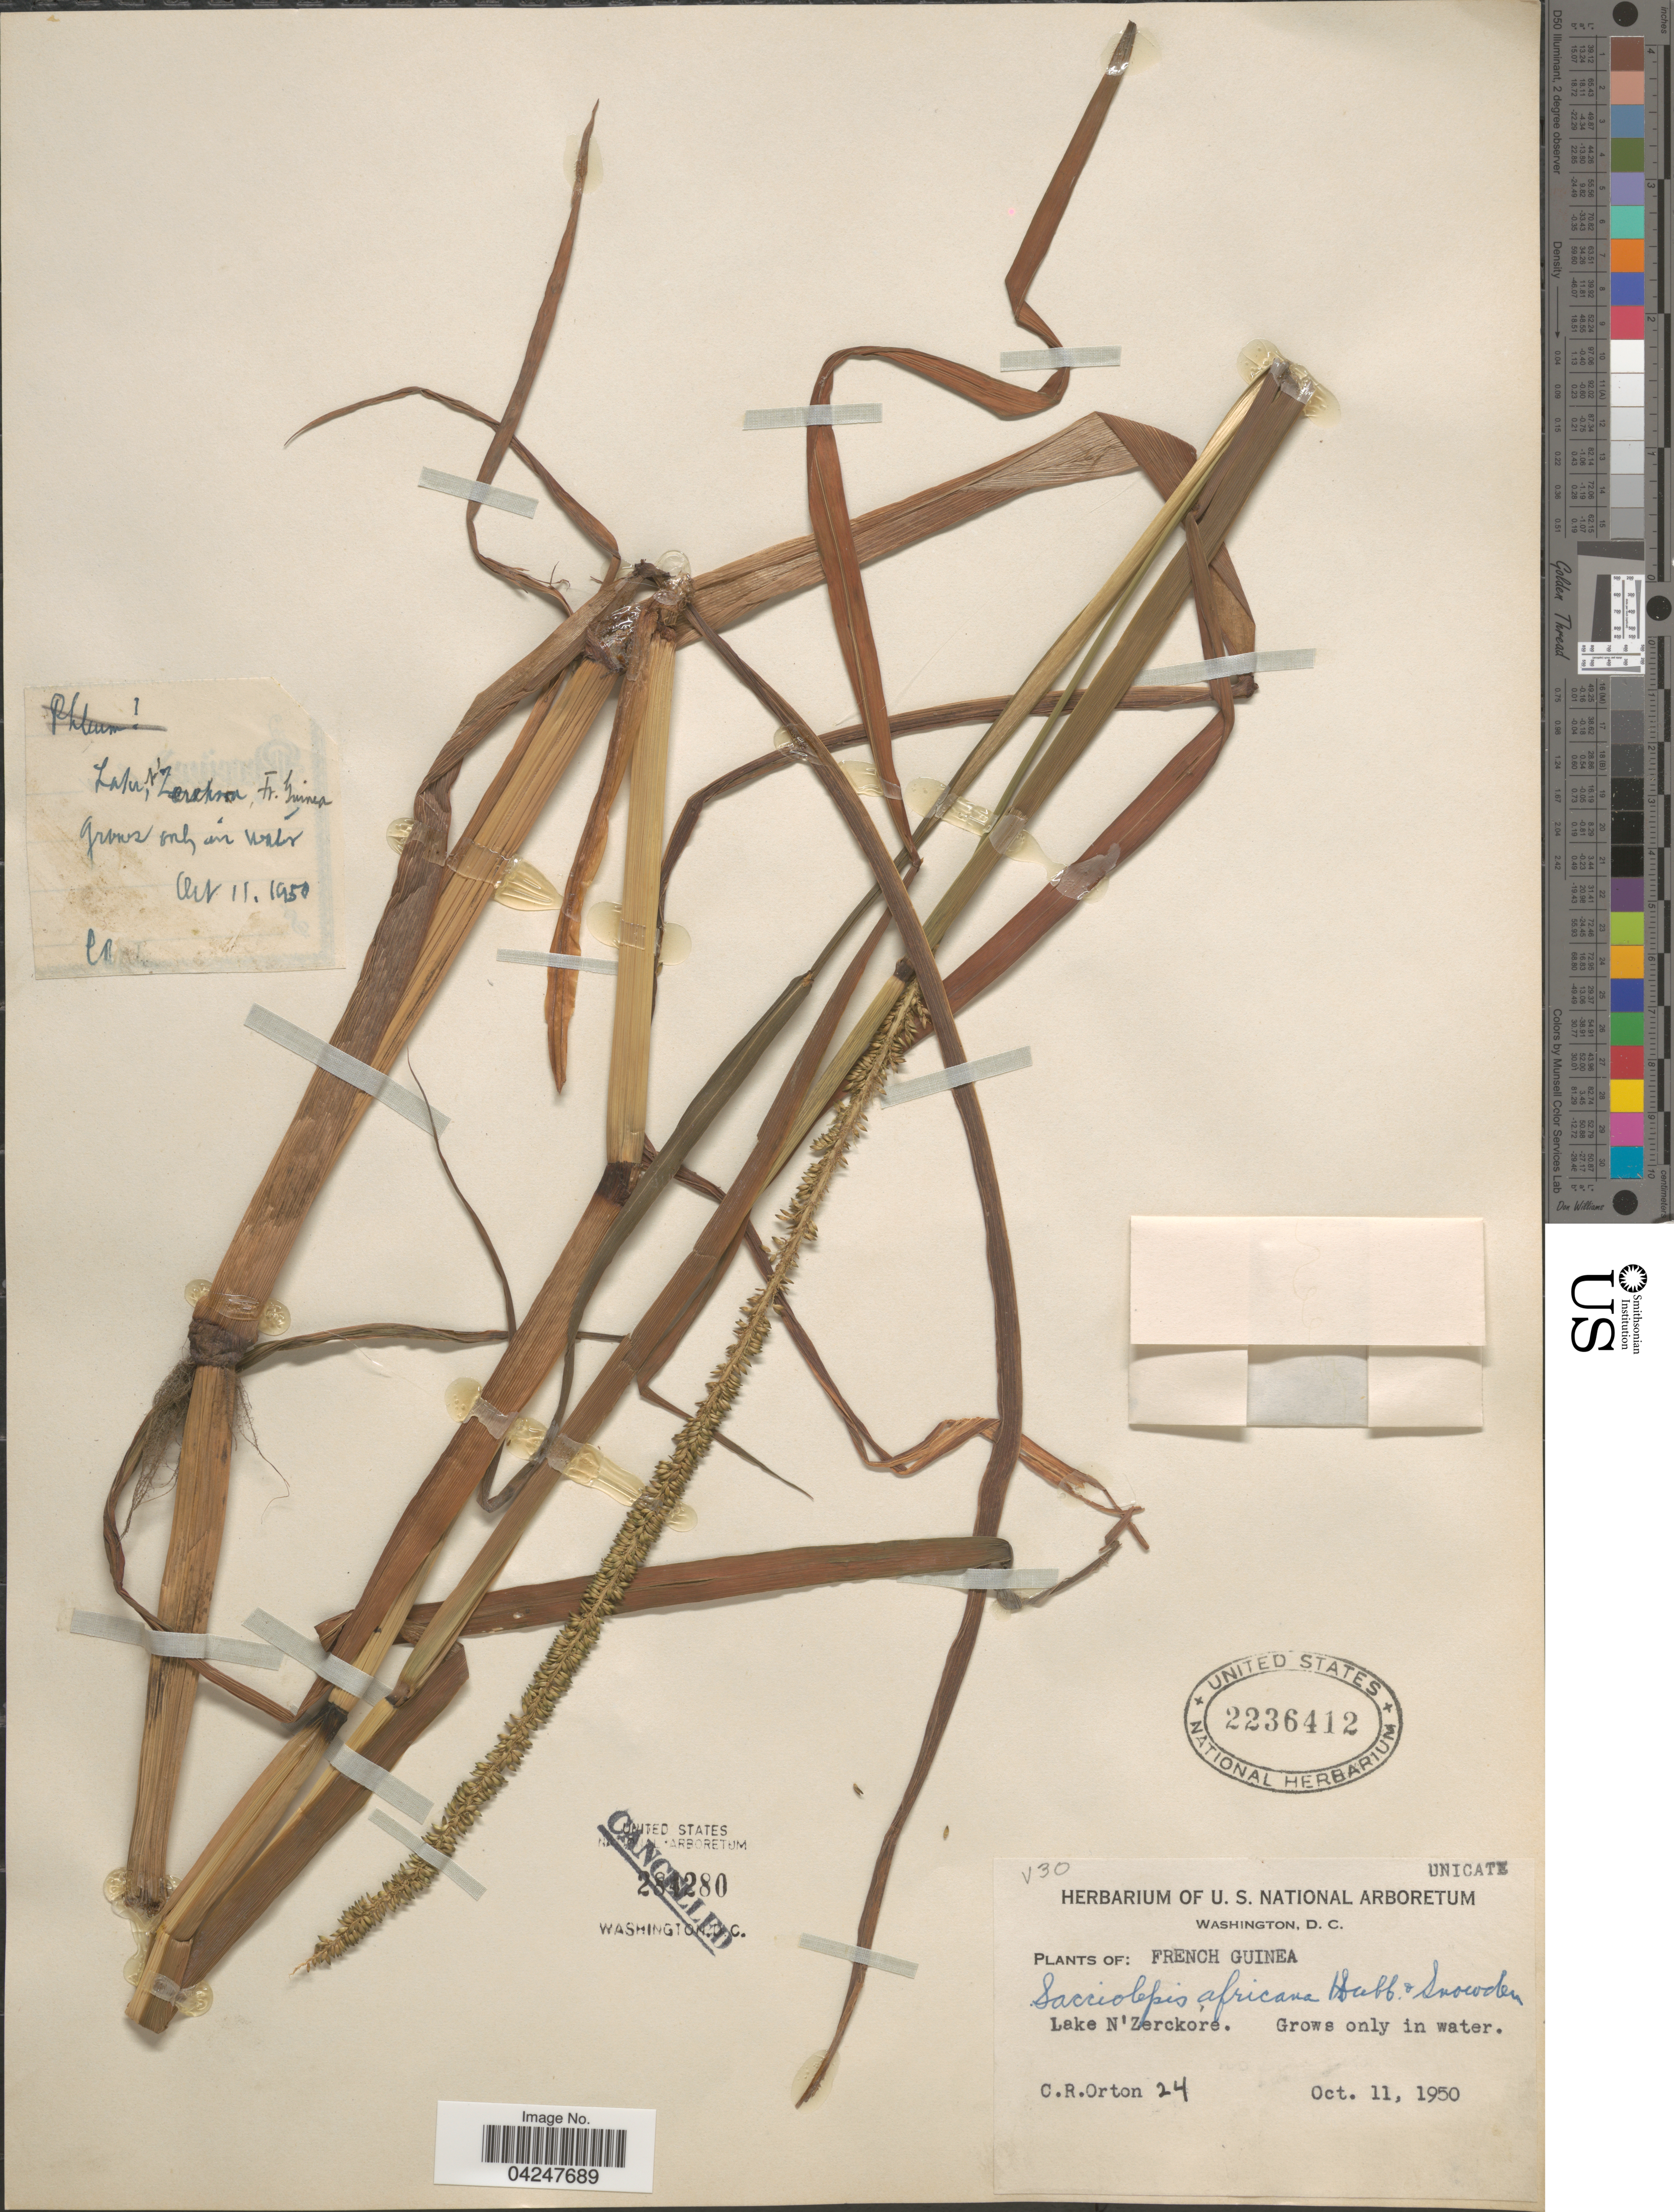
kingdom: Plantae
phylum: Tracheophyta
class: Liliopsida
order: Poales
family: Poaceae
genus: Sacciolepis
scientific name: Sacciolepis africana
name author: C. E. Hubb. & Snowden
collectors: C. Orton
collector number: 24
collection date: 1950-10-11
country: Guinea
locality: French Guinea. Lake N'Zerckore. Grows only in water.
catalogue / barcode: US 2236412